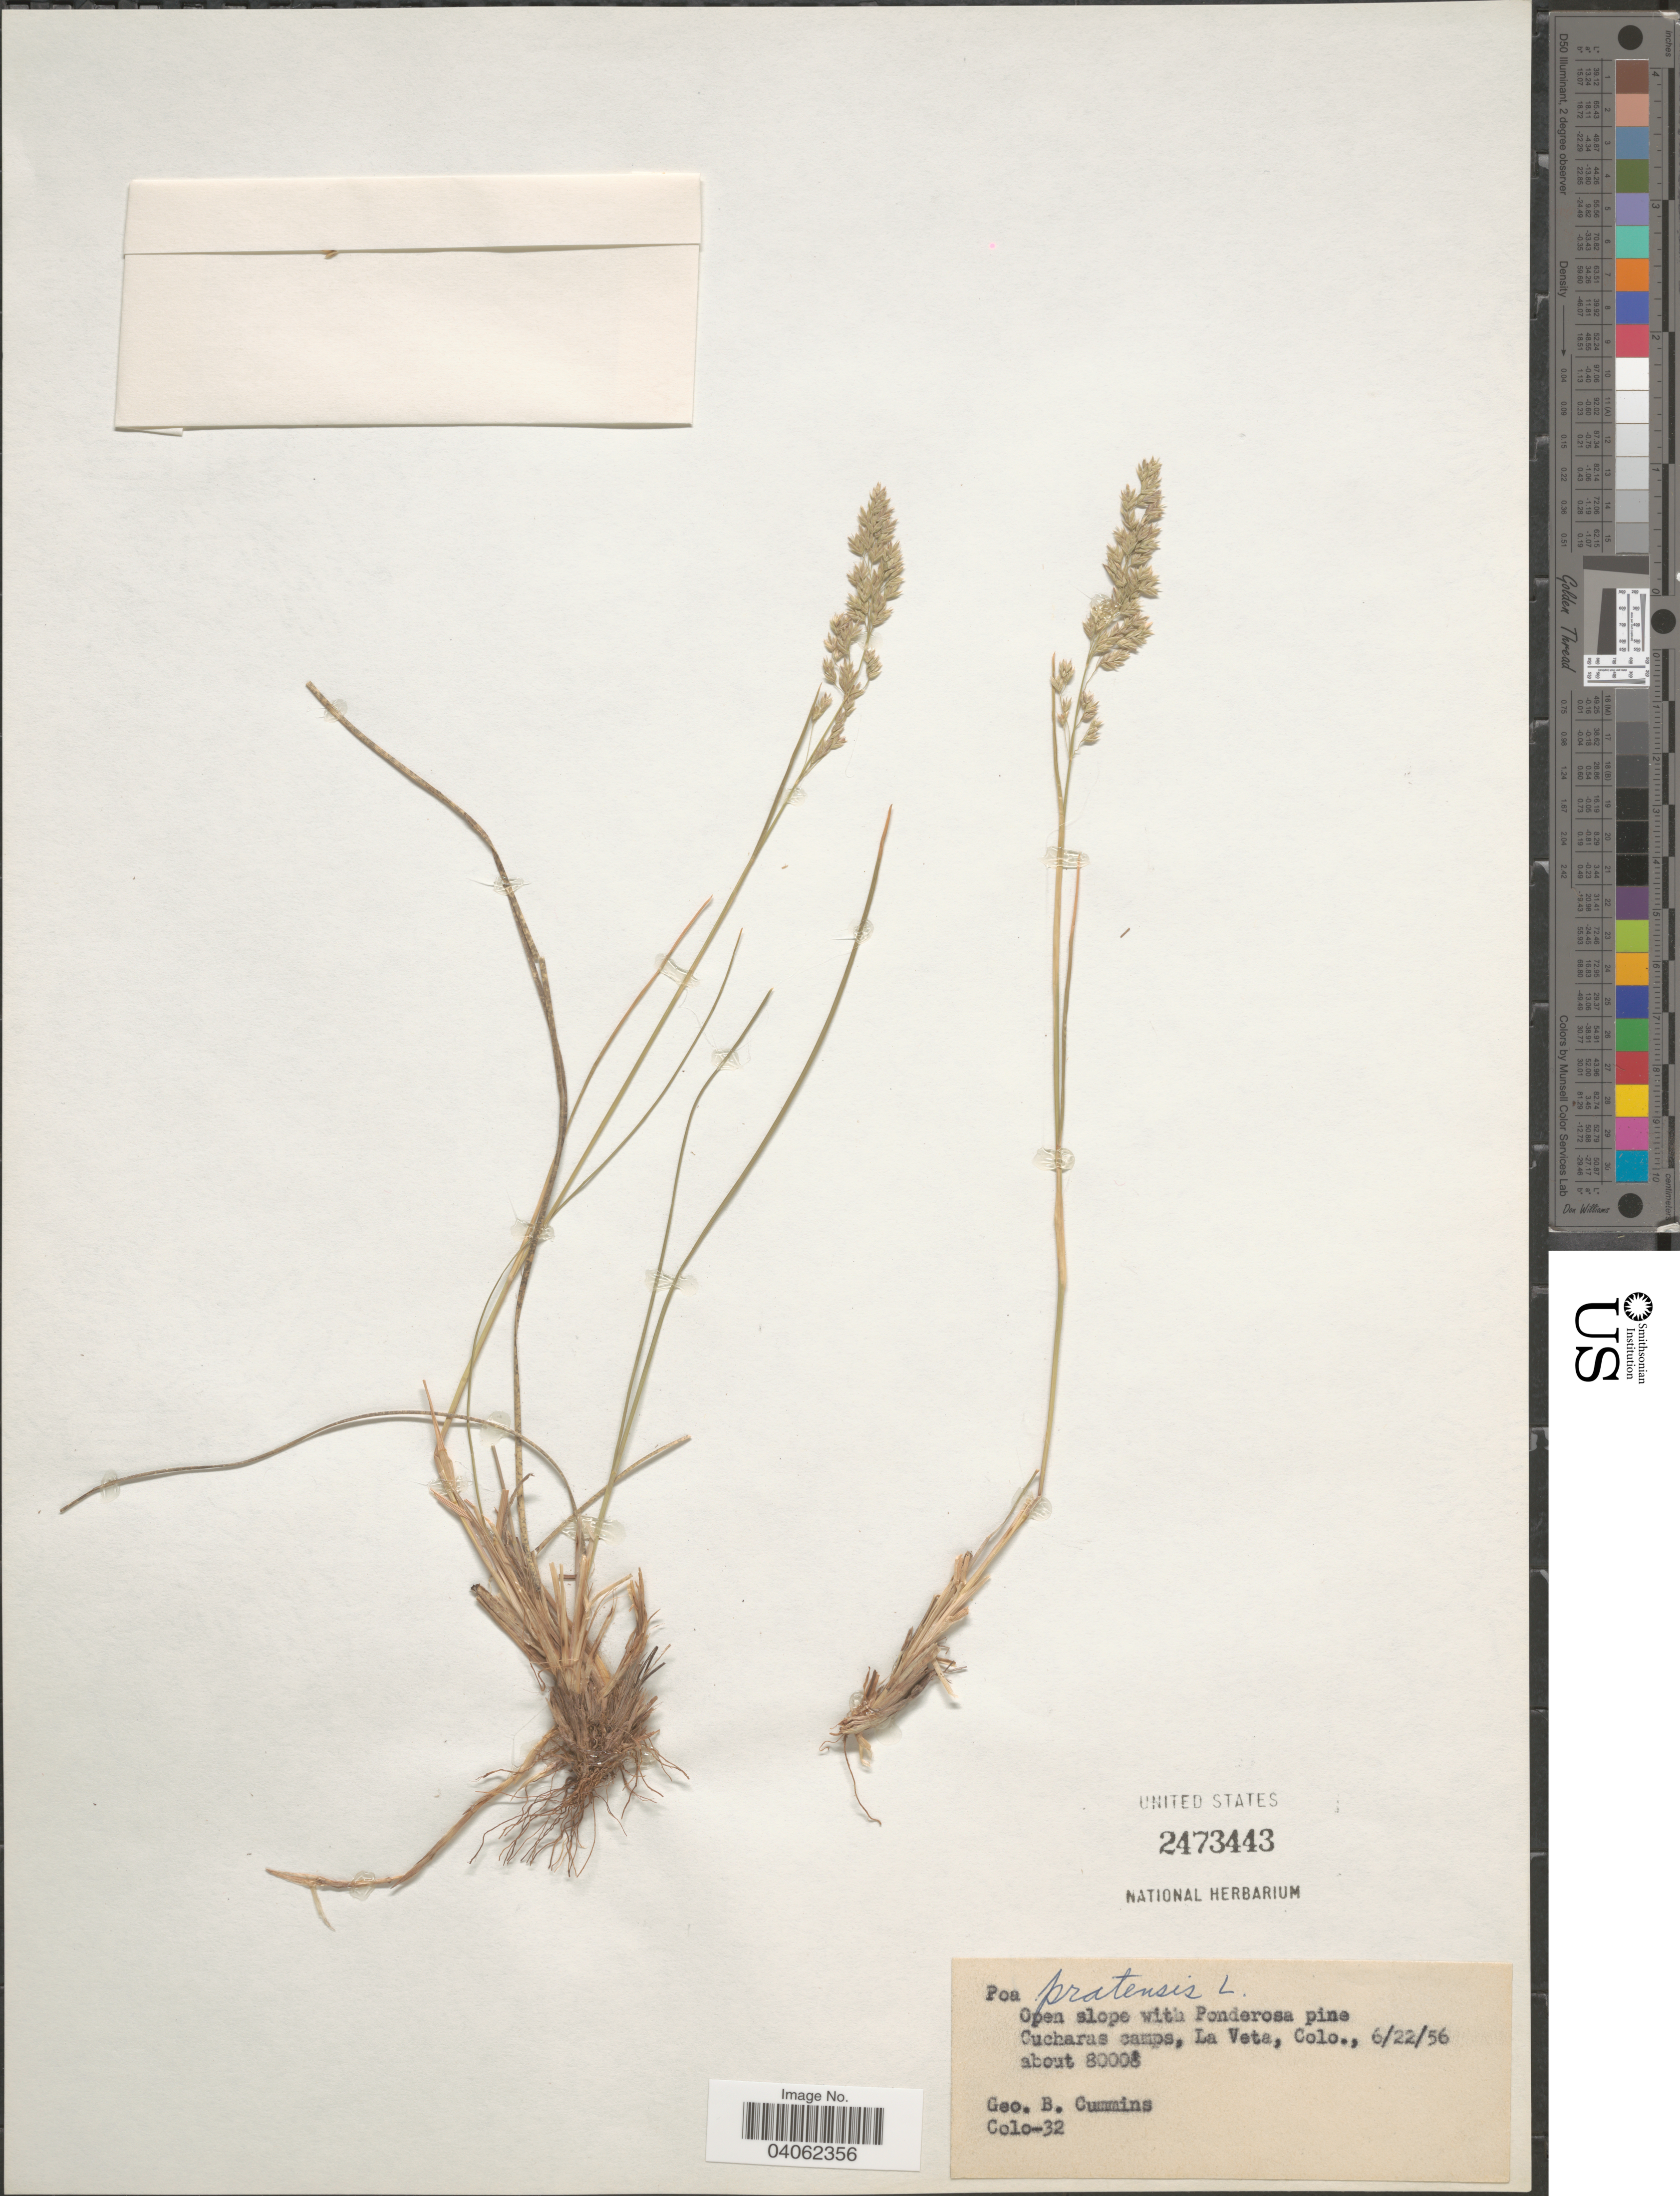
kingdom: Plantae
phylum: Tracheophyta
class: Liliopsida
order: Poales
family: Poaceae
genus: Poa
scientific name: Poa pratensis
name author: L.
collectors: G. Cummins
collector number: Colo-32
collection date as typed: Transcribed d/m/y: 22/6/56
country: United States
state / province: Colorado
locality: Cucharas camps, La Veta.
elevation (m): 2438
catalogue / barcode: US 2473443